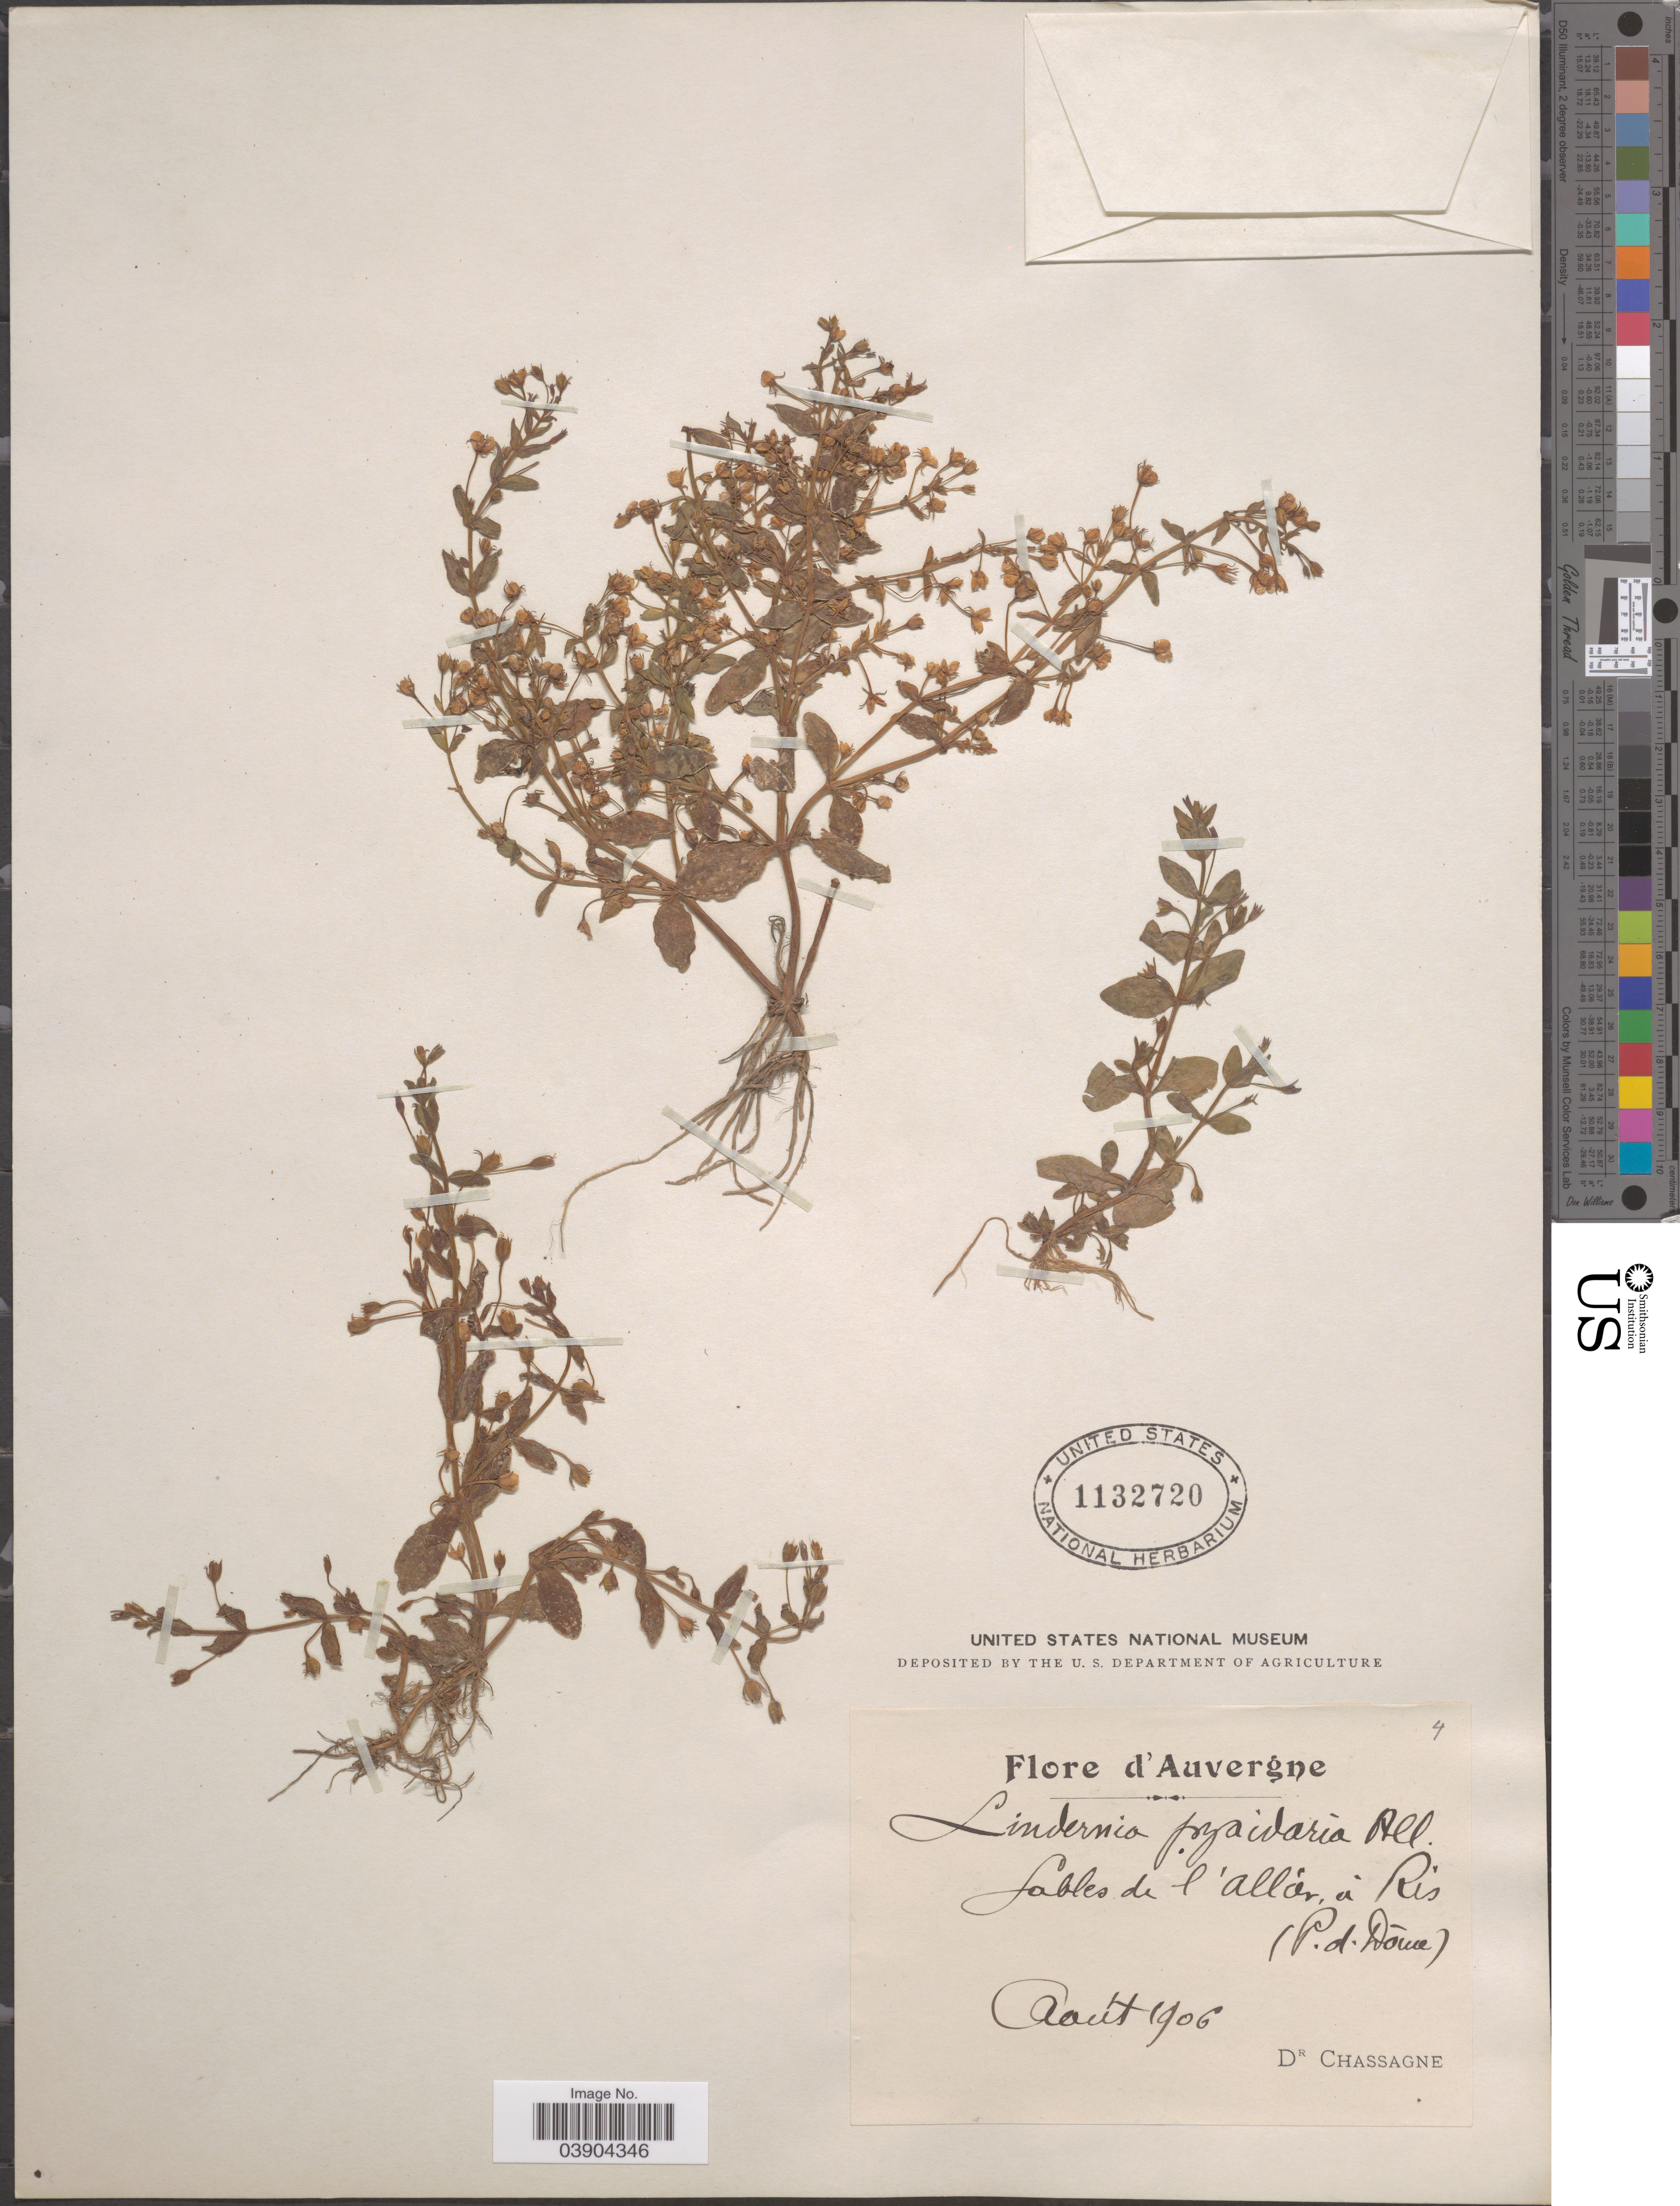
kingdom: Plantae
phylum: Tracheophyta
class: Magnoliopsida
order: Lamiales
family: Linderniaceae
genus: Lindernia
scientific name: Lindernia pyxidaria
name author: All.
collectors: Chassagne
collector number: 4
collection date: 1906-08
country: France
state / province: Auvergne-Rhône-Alpes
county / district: Puy-de-Dôme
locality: Sables de l'allée, á Ris (P.d.Dóm e).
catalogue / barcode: US 1132720